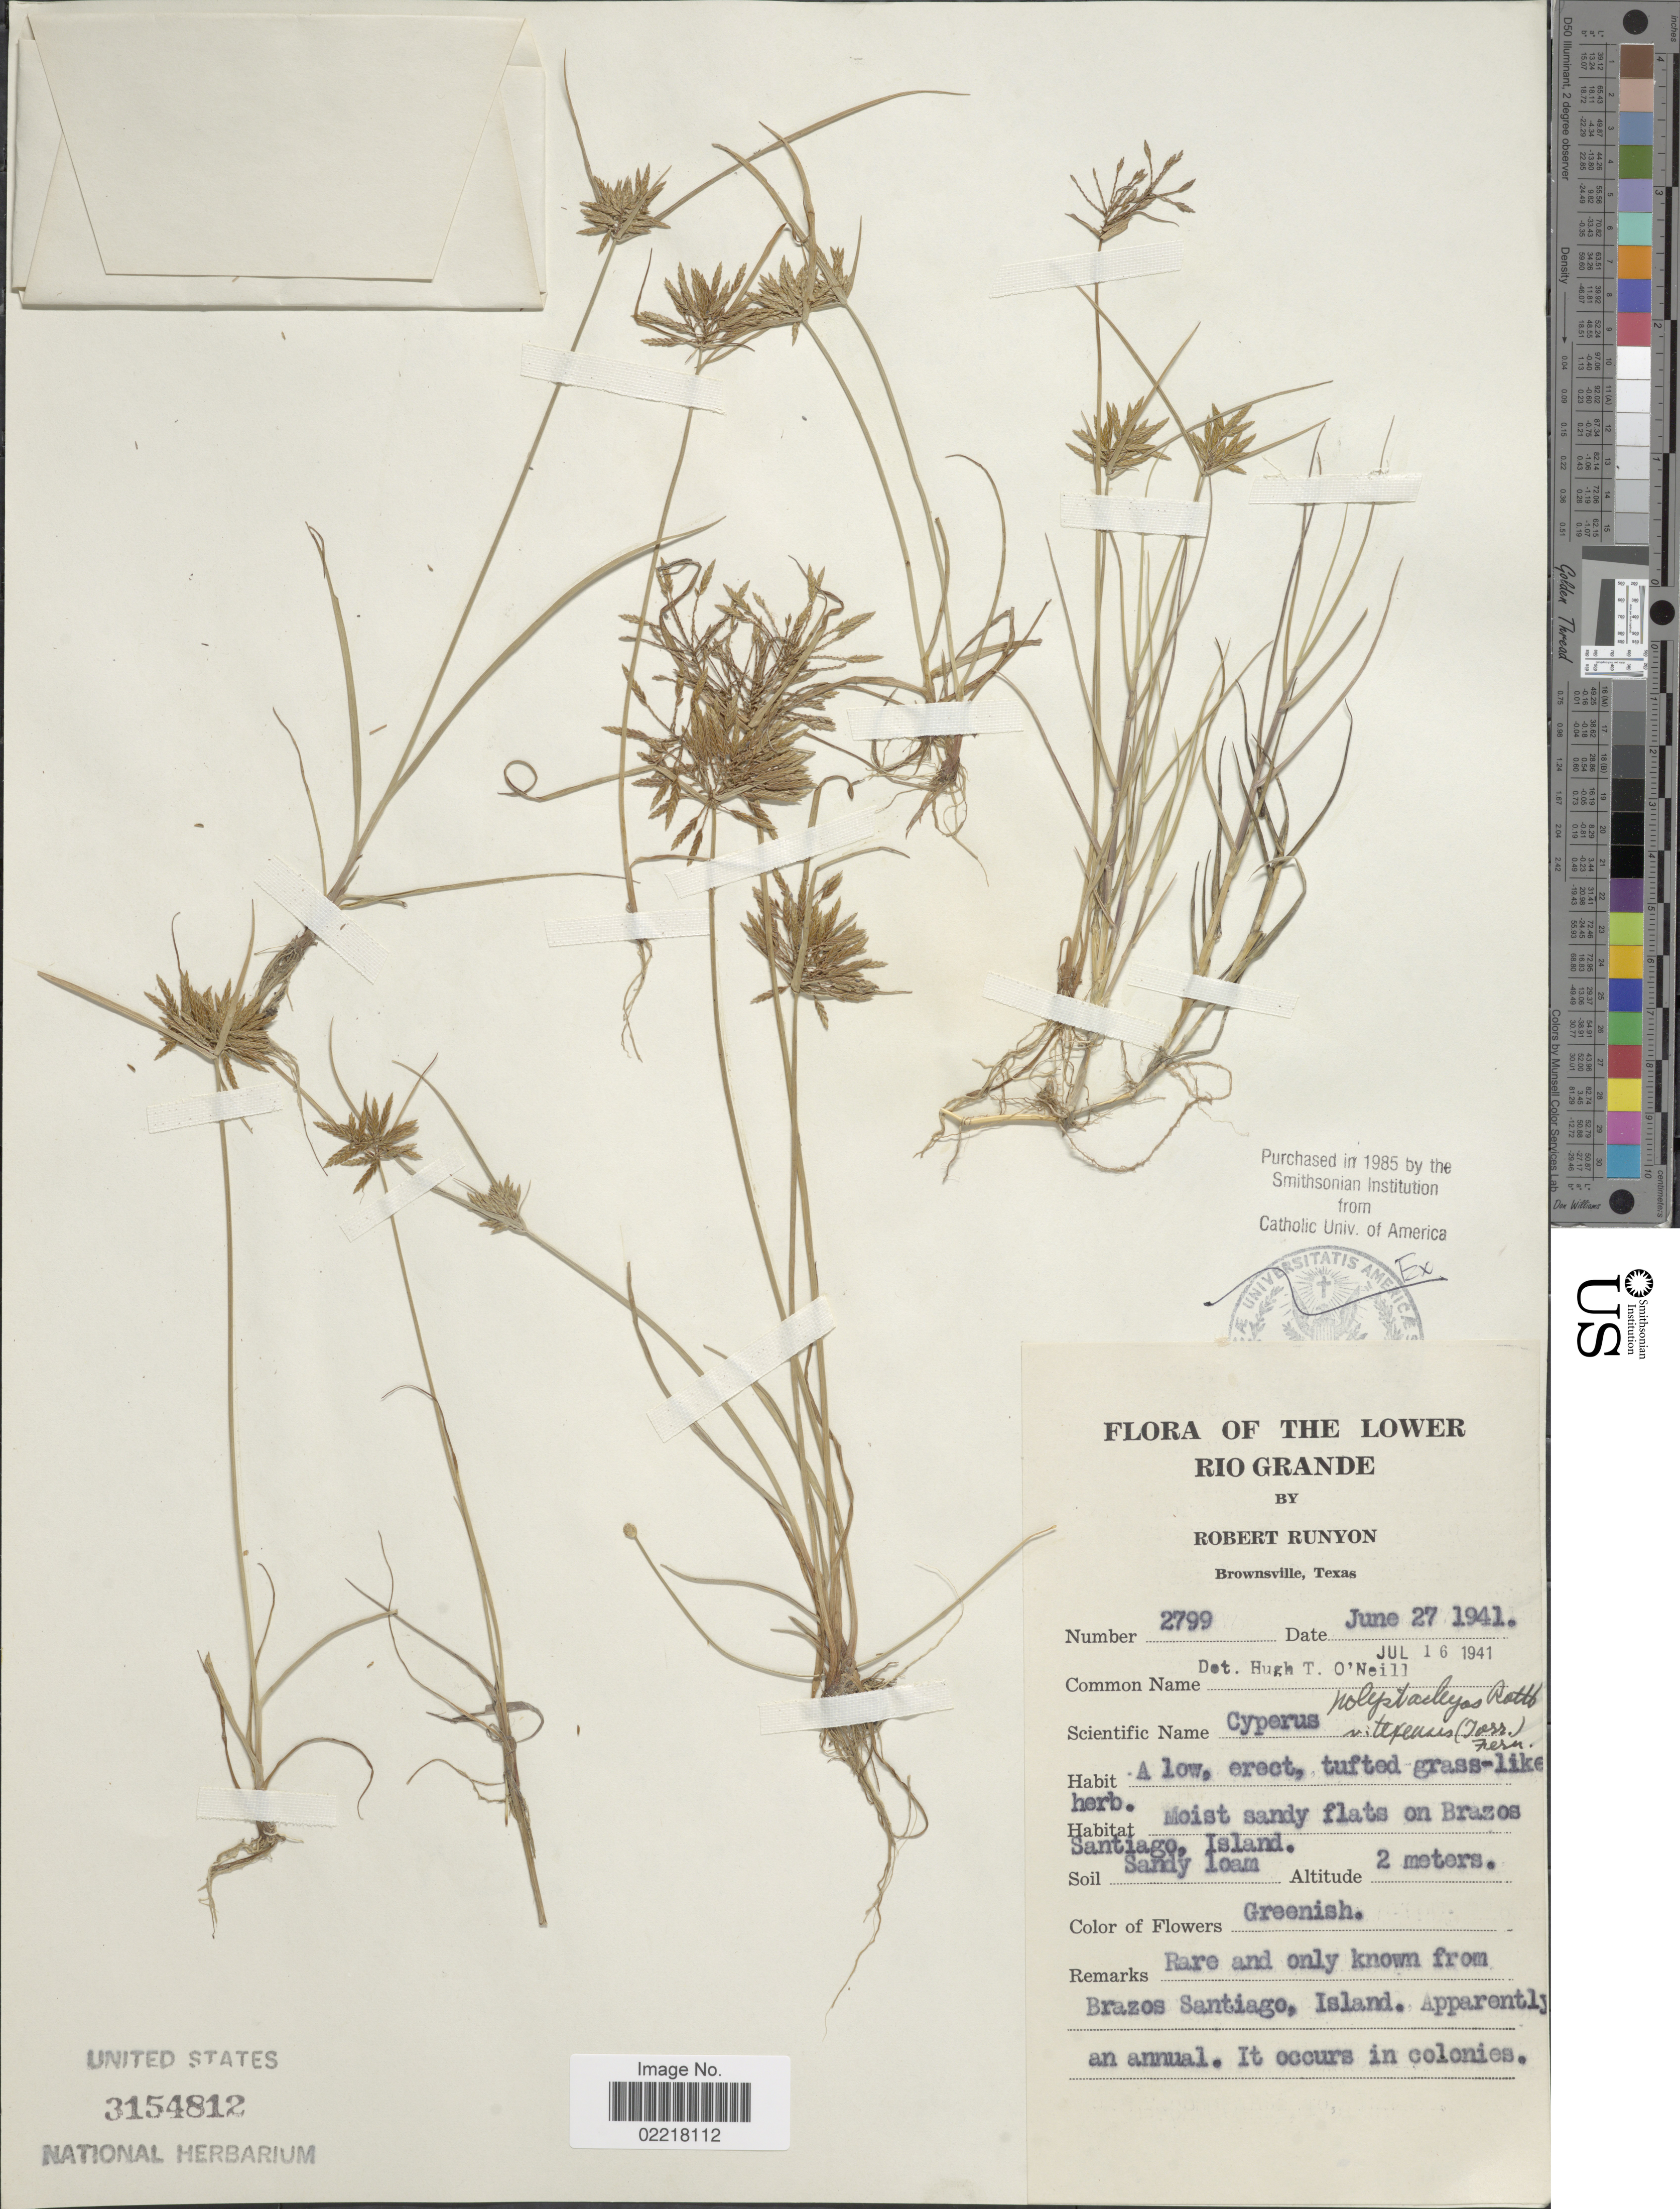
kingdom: Plantae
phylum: Tracheophyta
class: Liliopsida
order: Poales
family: Cyperaceae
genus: Cyperus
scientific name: Cyperus polystachyos var. texensis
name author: (Torr.) Fernald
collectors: R. Runyon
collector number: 2799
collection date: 1941-06-27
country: United States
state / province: Texas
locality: Lower Rio Grande. Moist sandy flats on Brazos Santiago, Island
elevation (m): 2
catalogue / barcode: US 3154812